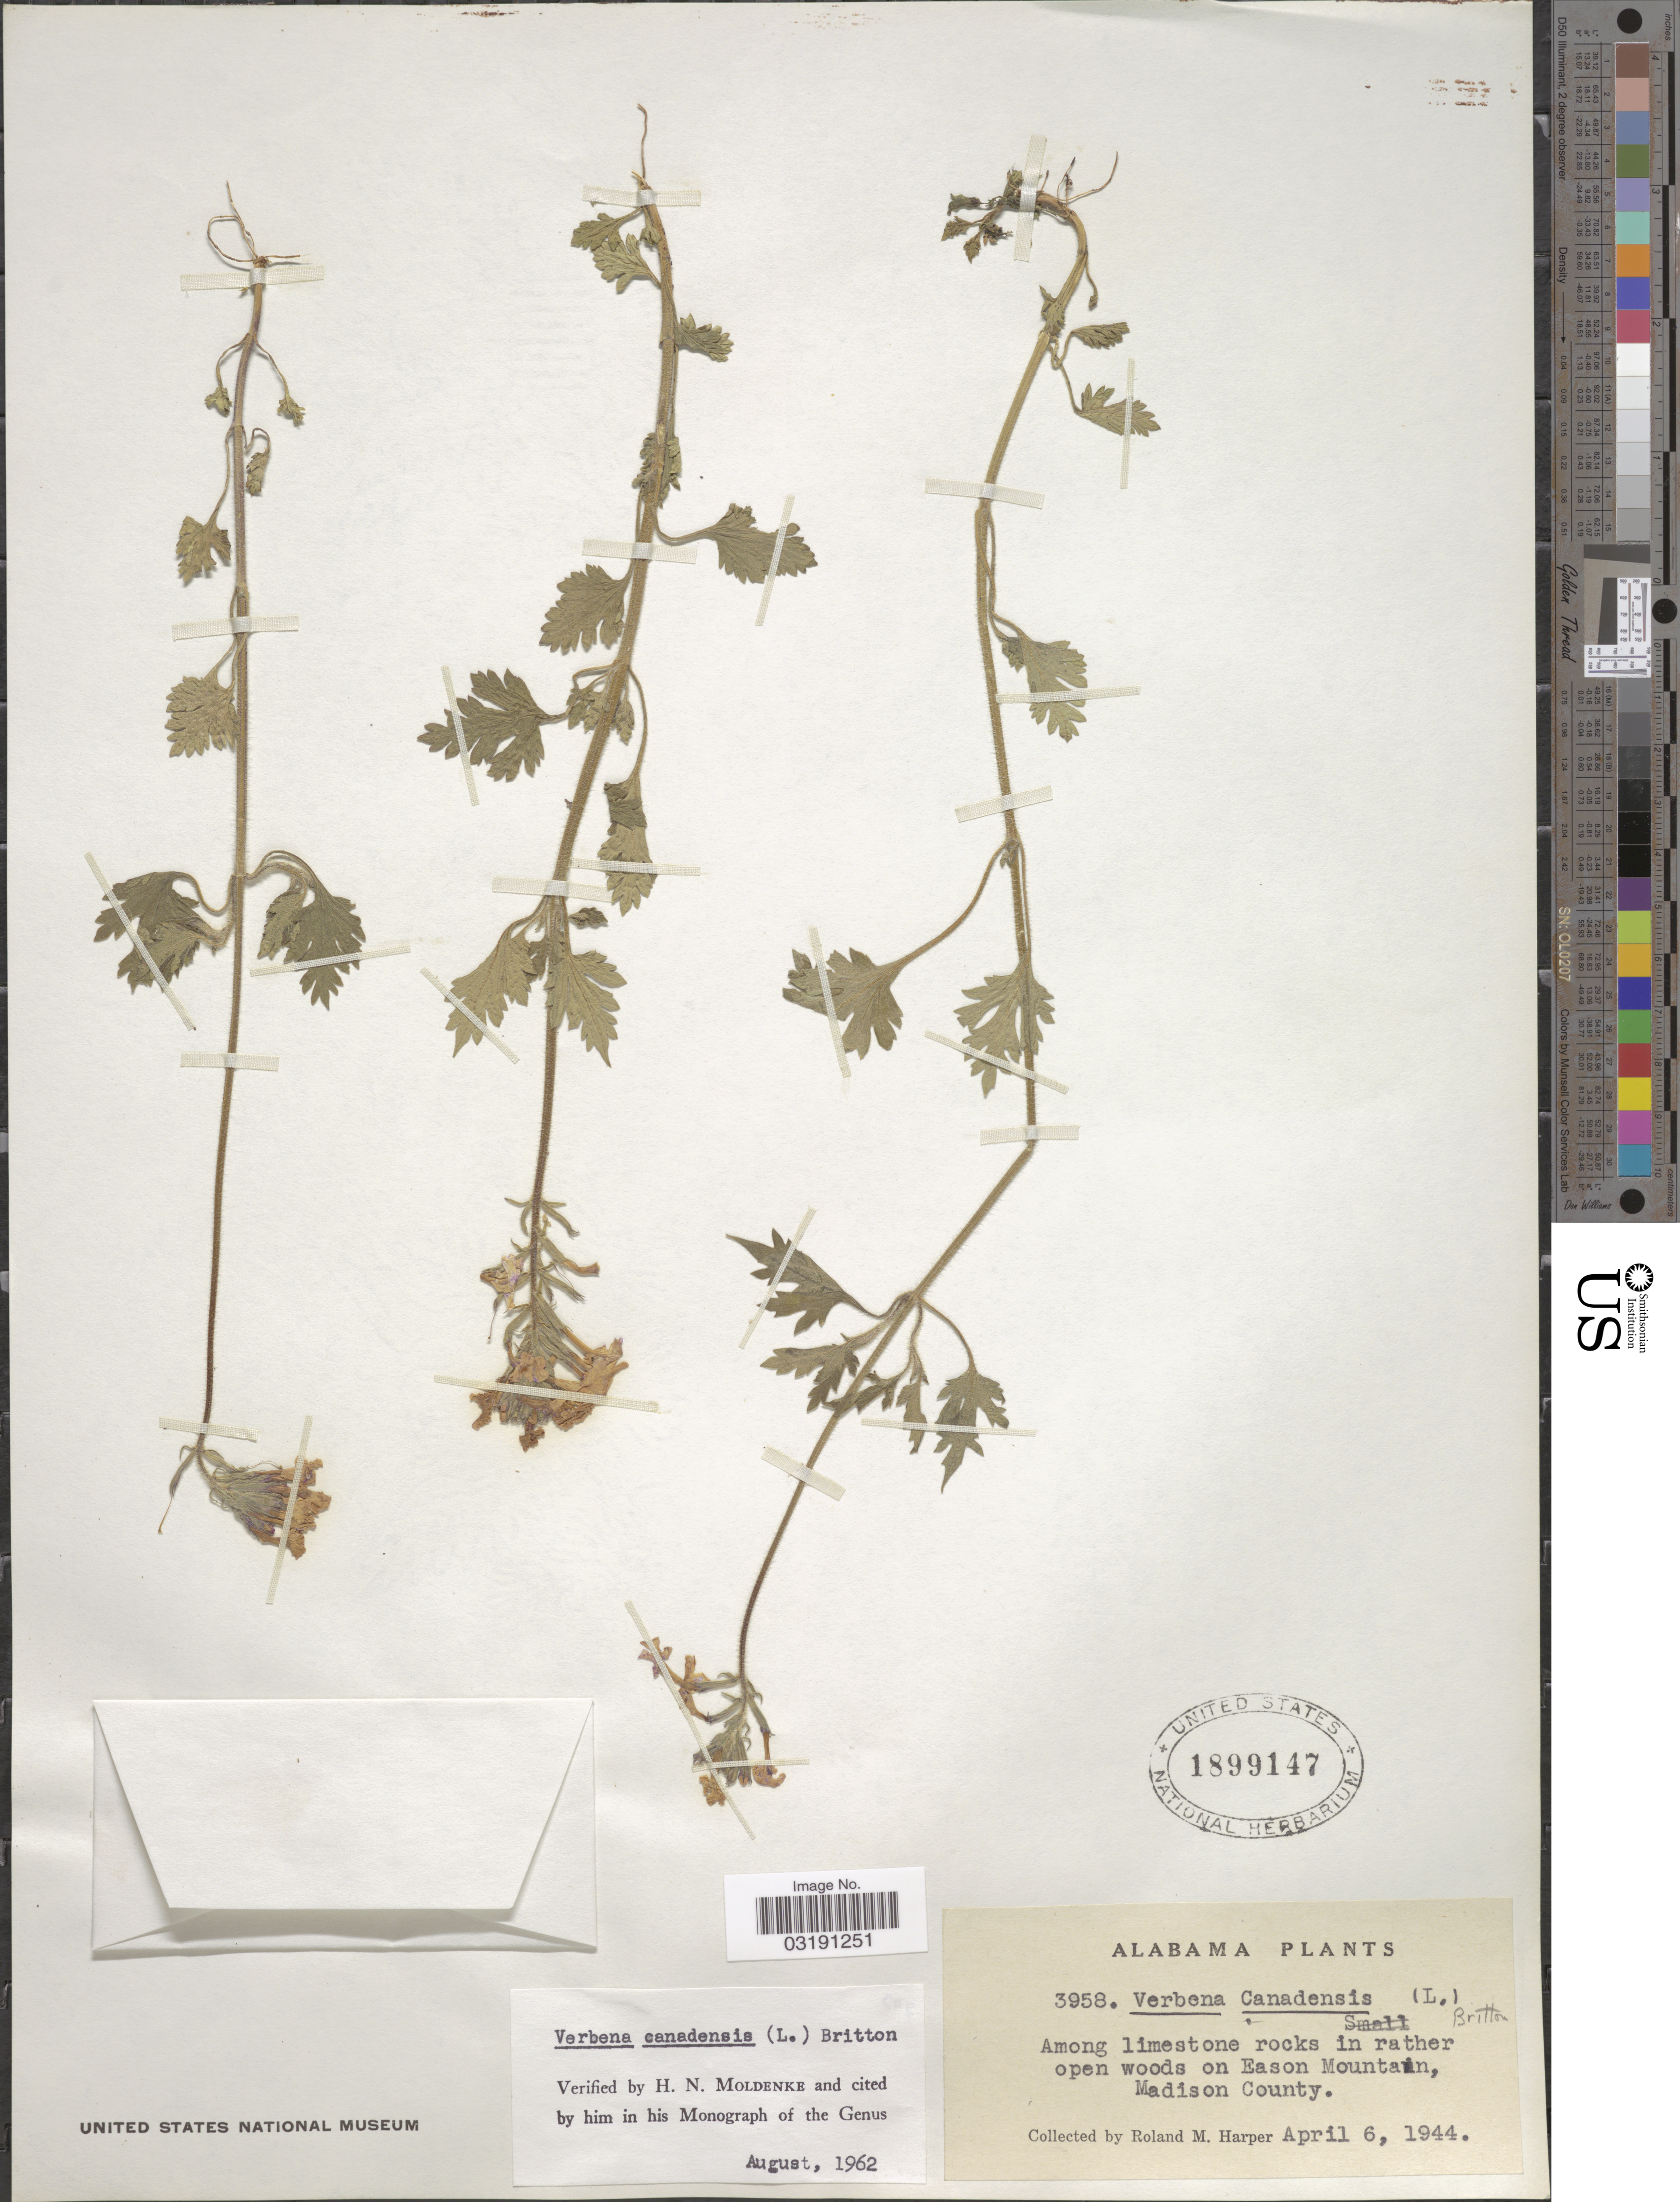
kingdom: Plantae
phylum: Tracheophyta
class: Magnoliopsida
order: Lamiales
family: Verbenaceae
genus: Verbena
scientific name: Verbena canadensis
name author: (L.) Britton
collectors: R. Harper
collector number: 3958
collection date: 1944-04-06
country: United States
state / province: Alabama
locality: Eason Mountains, Madison County.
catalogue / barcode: US 1899147